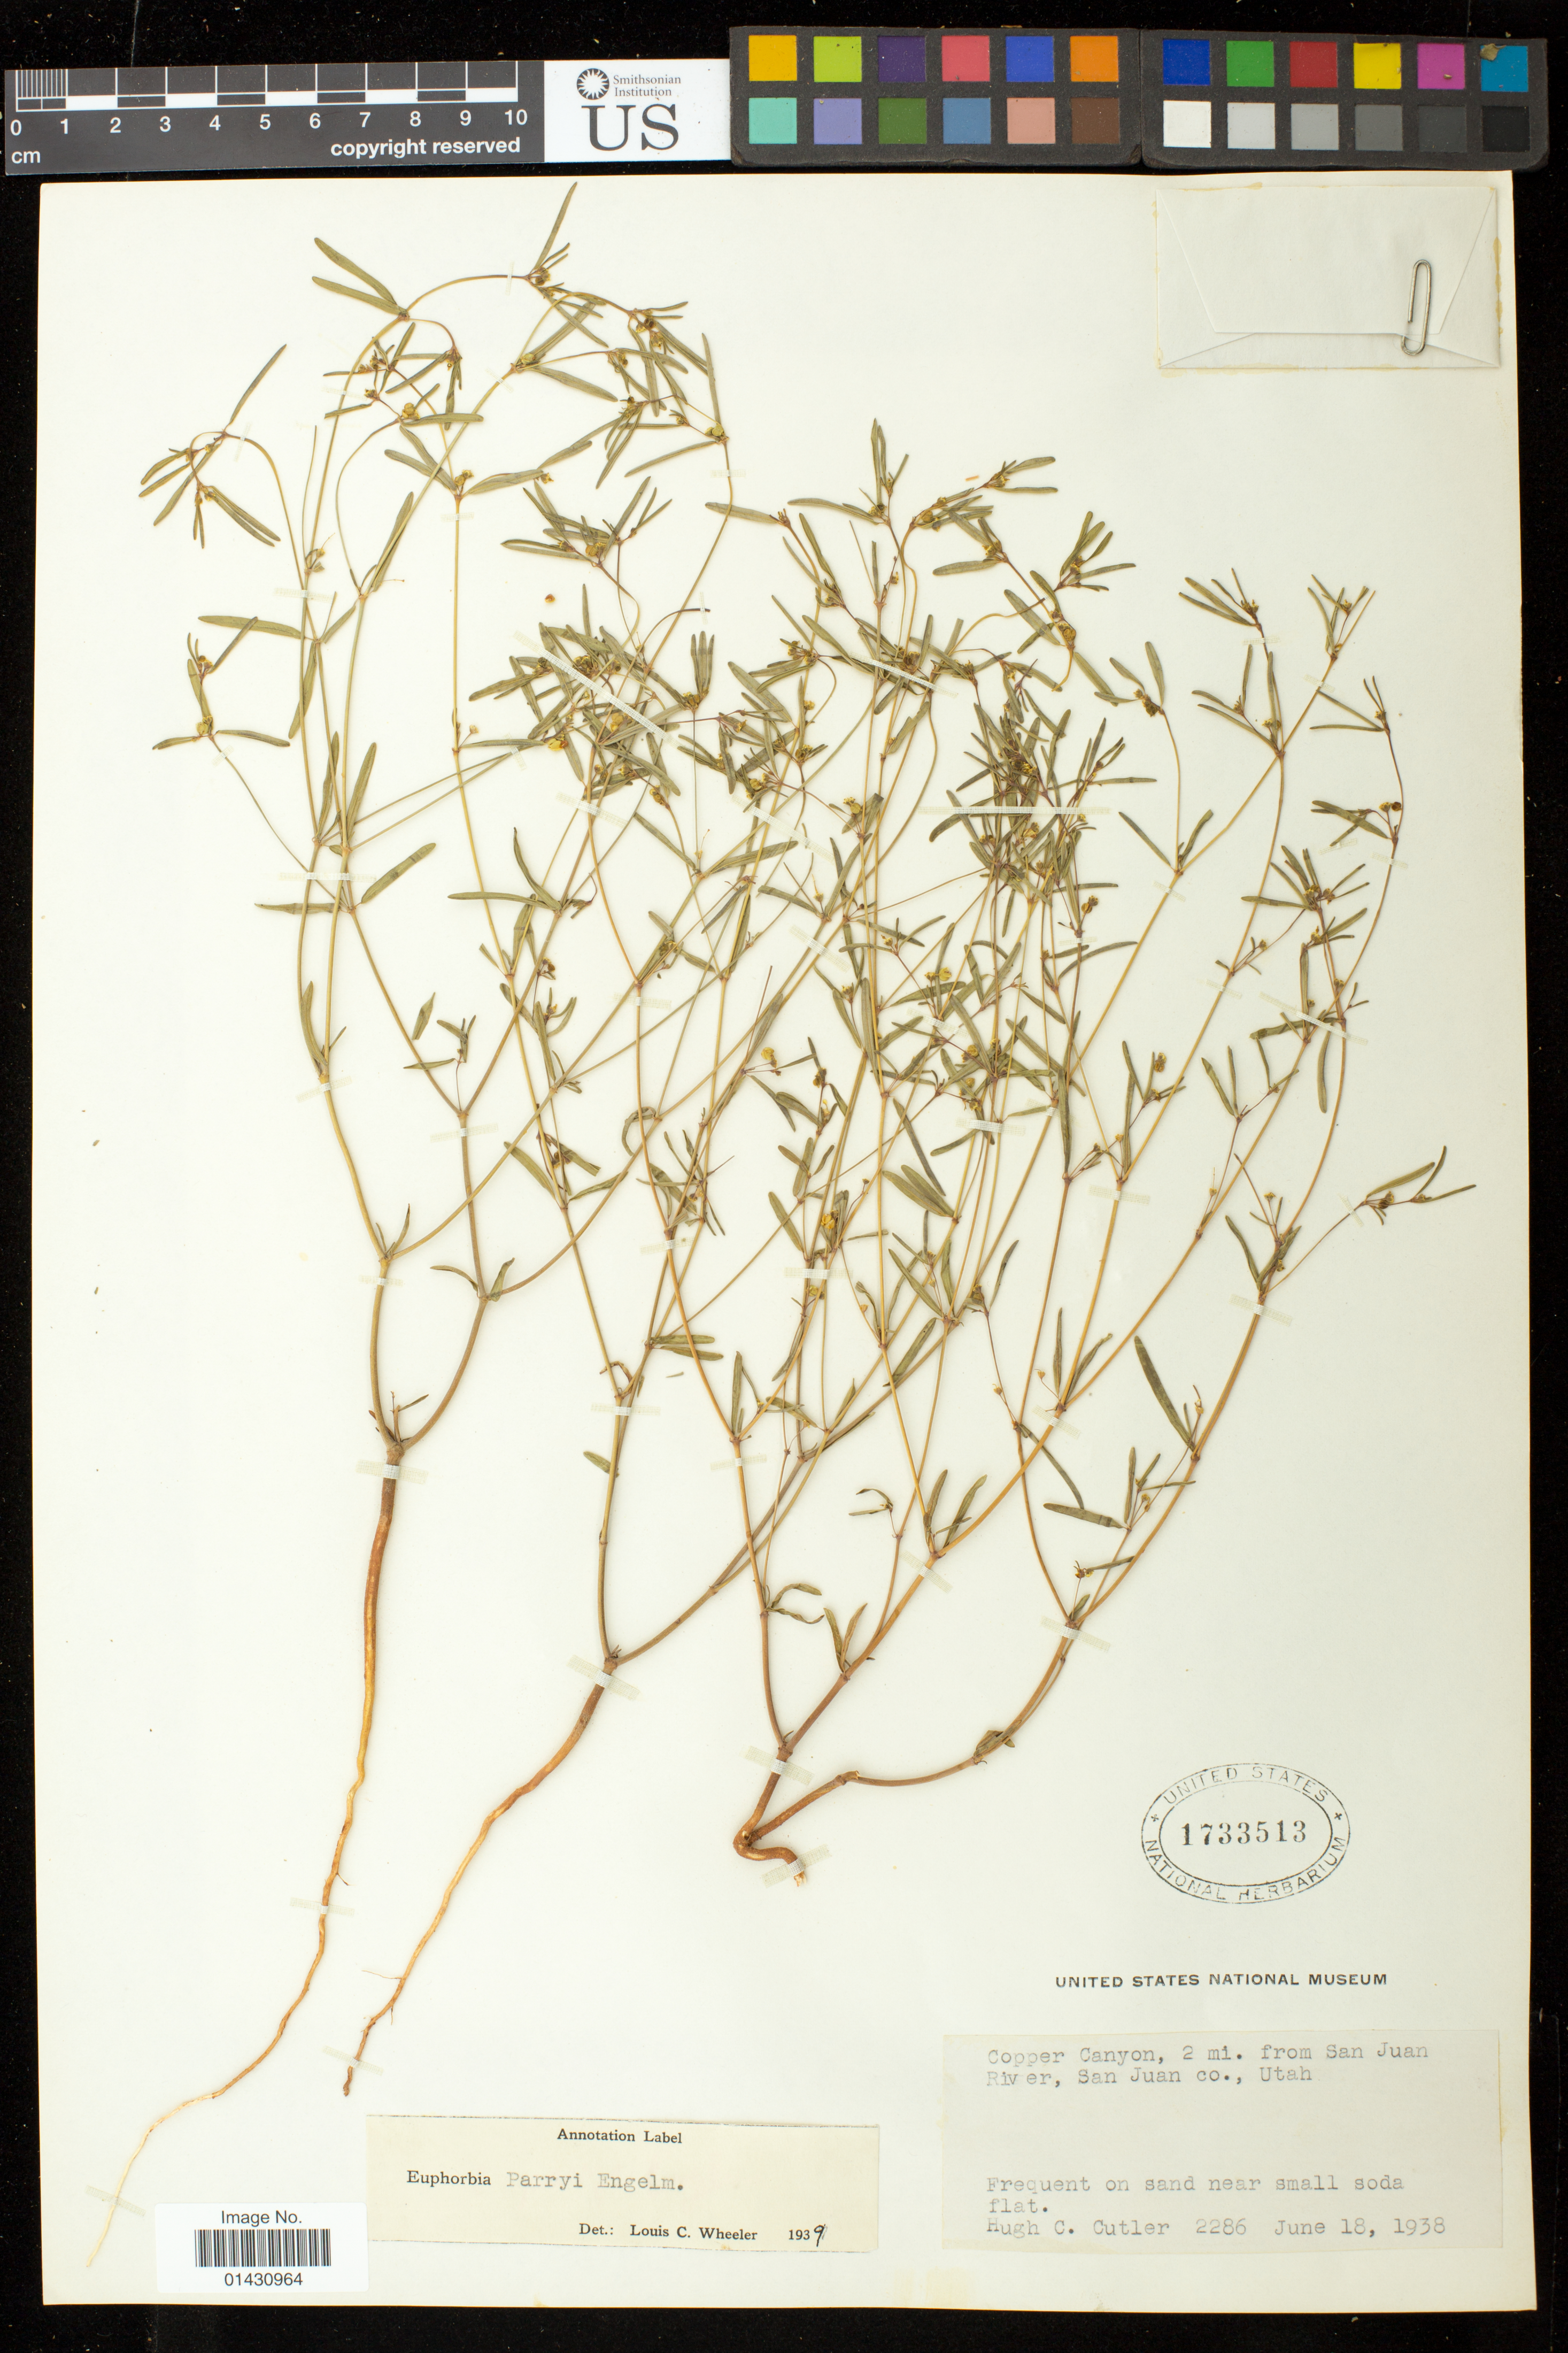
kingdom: Plantae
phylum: Tracheophyta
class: Magnoliopsida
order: Malpighiales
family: Euphorbiaceae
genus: Euphorbia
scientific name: Euphorbia parryi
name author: Engelm.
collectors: H. C. Cutler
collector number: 2286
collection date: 1938-06-18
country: United States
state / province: Utah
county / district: San Juan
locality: Copper Canyon, 2 mi. from San Juan River.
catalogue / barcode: US 1733513